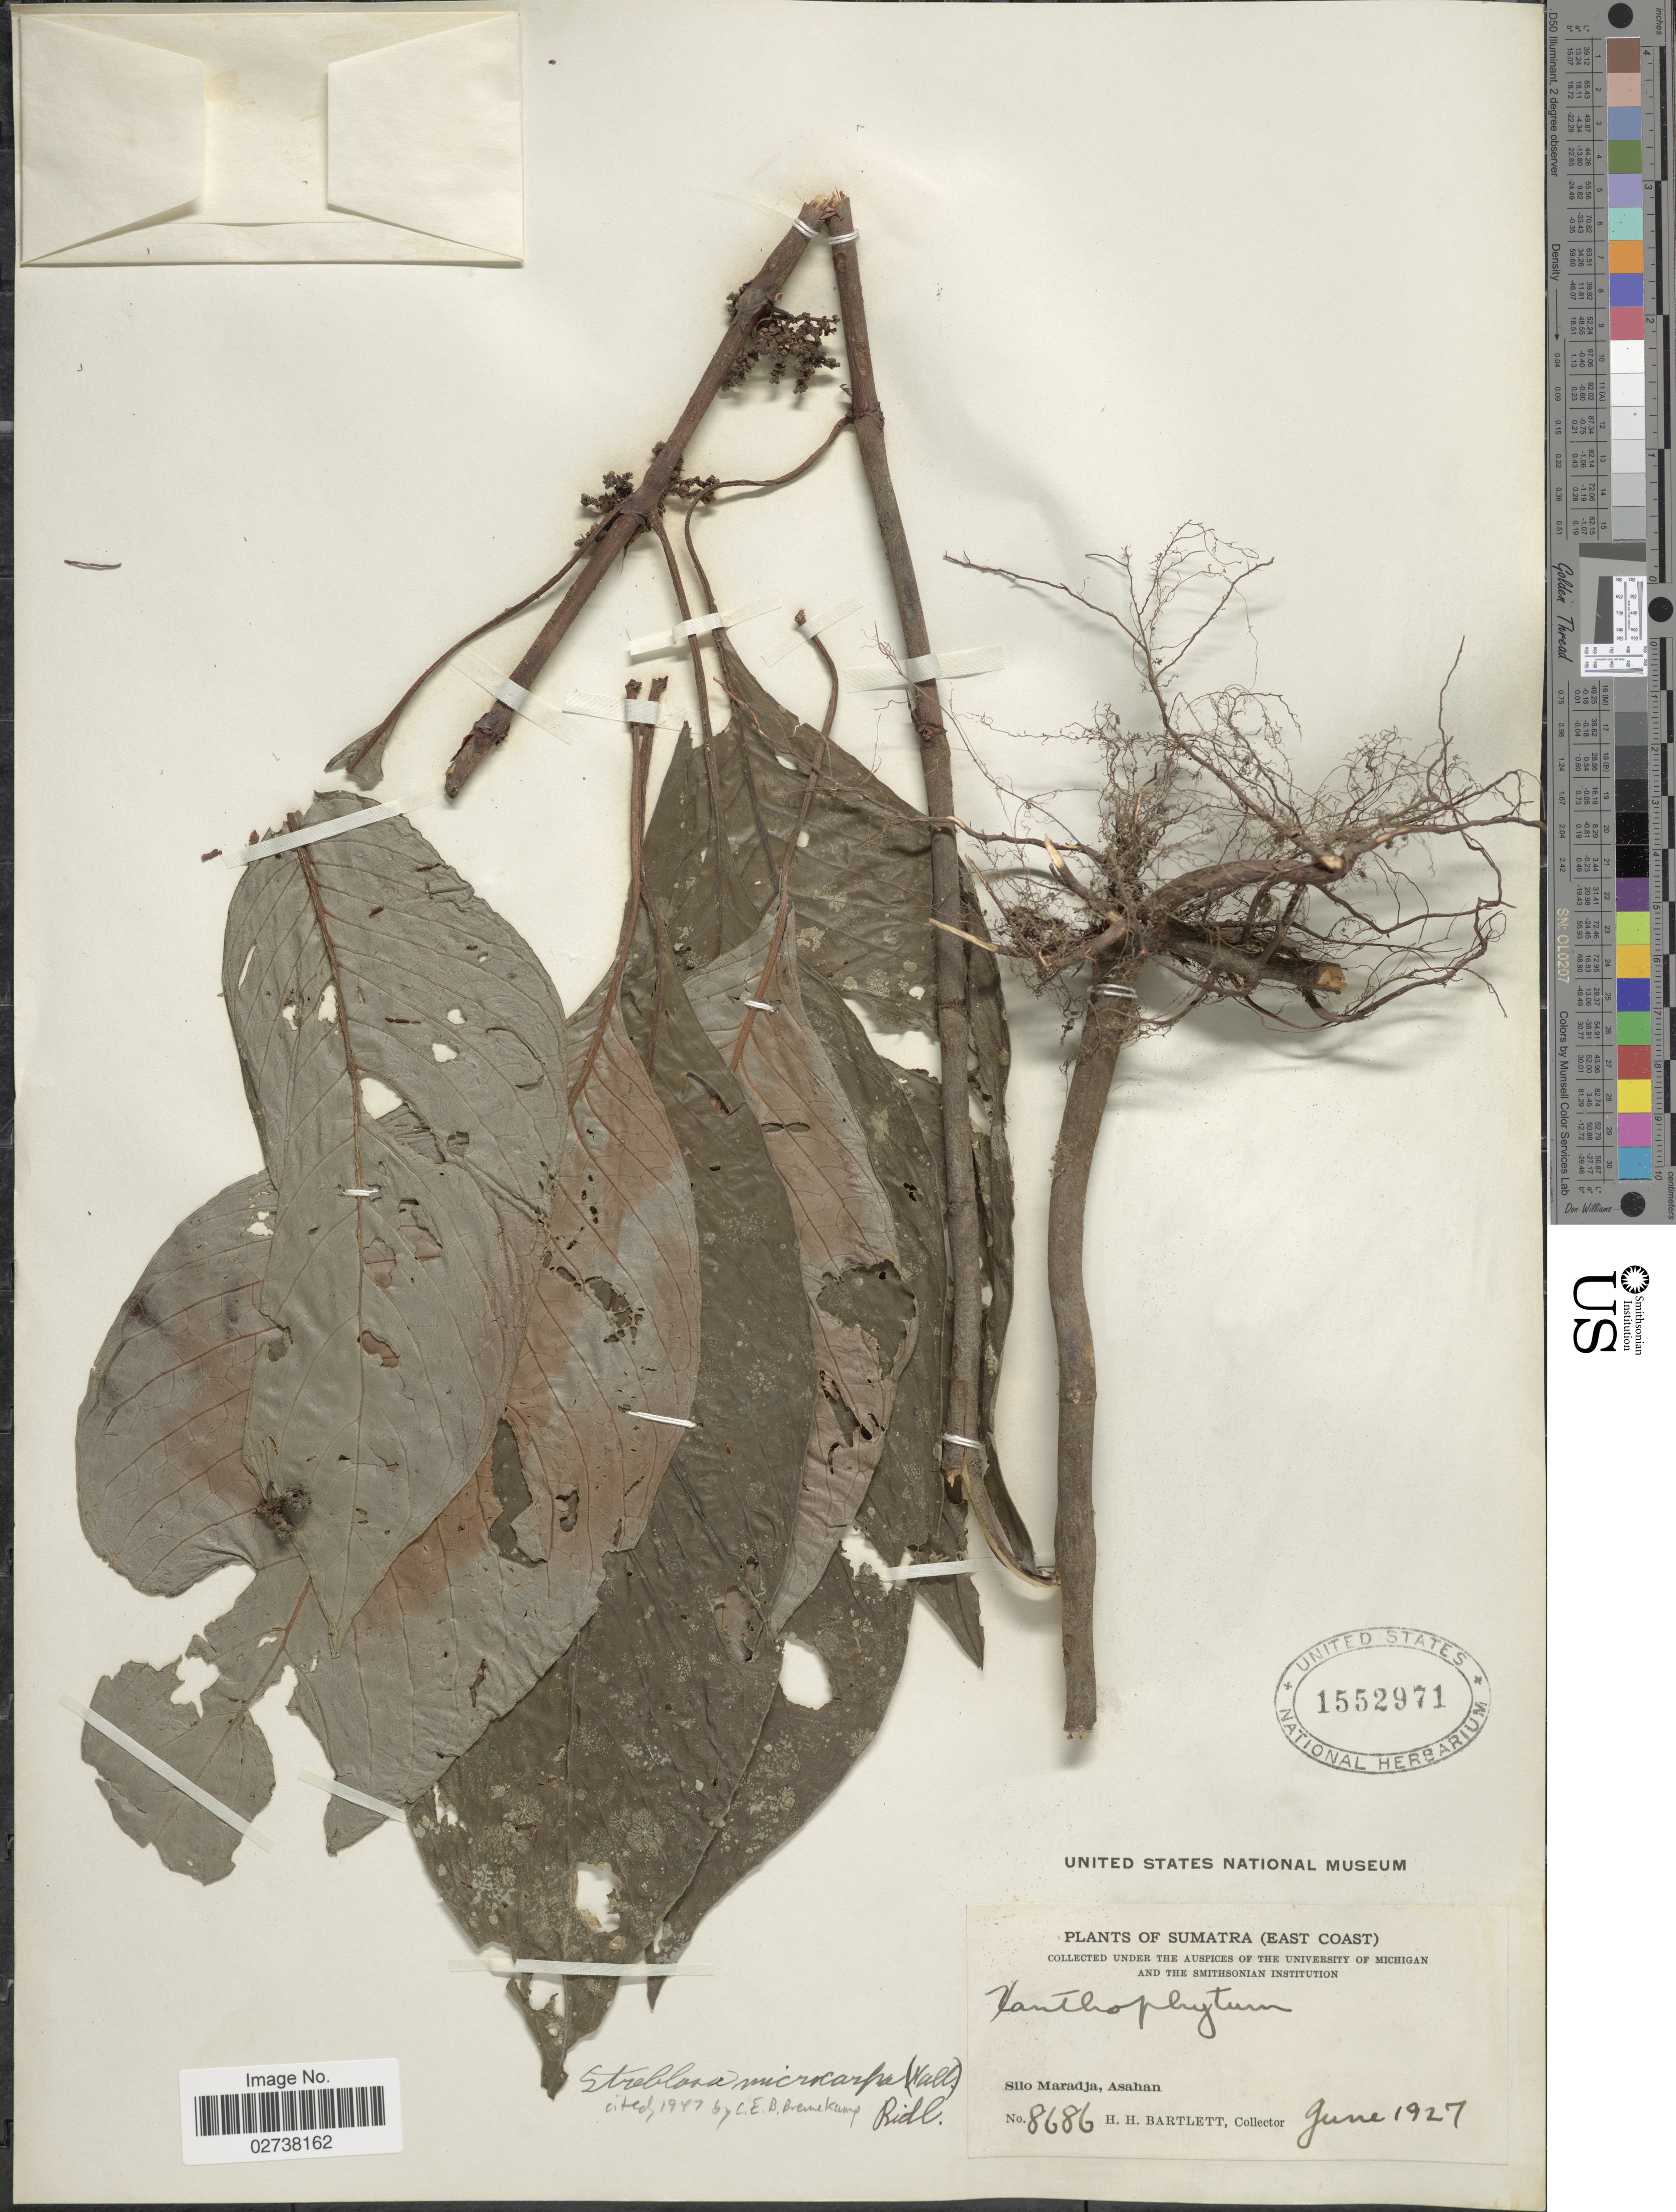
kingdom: Plantae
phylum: Tracheophyta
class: Magnoliopsida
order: Gentianales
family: Rubiaceae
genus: Streblosa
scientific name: Streblosa microcarpa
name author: Ridl.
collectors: H. H. Bartlett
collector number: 8686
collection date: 1927-06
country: Indonesia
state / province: Sumatra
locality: (East Coast), Silo Maraja, Asahan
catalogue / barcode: US 1552971